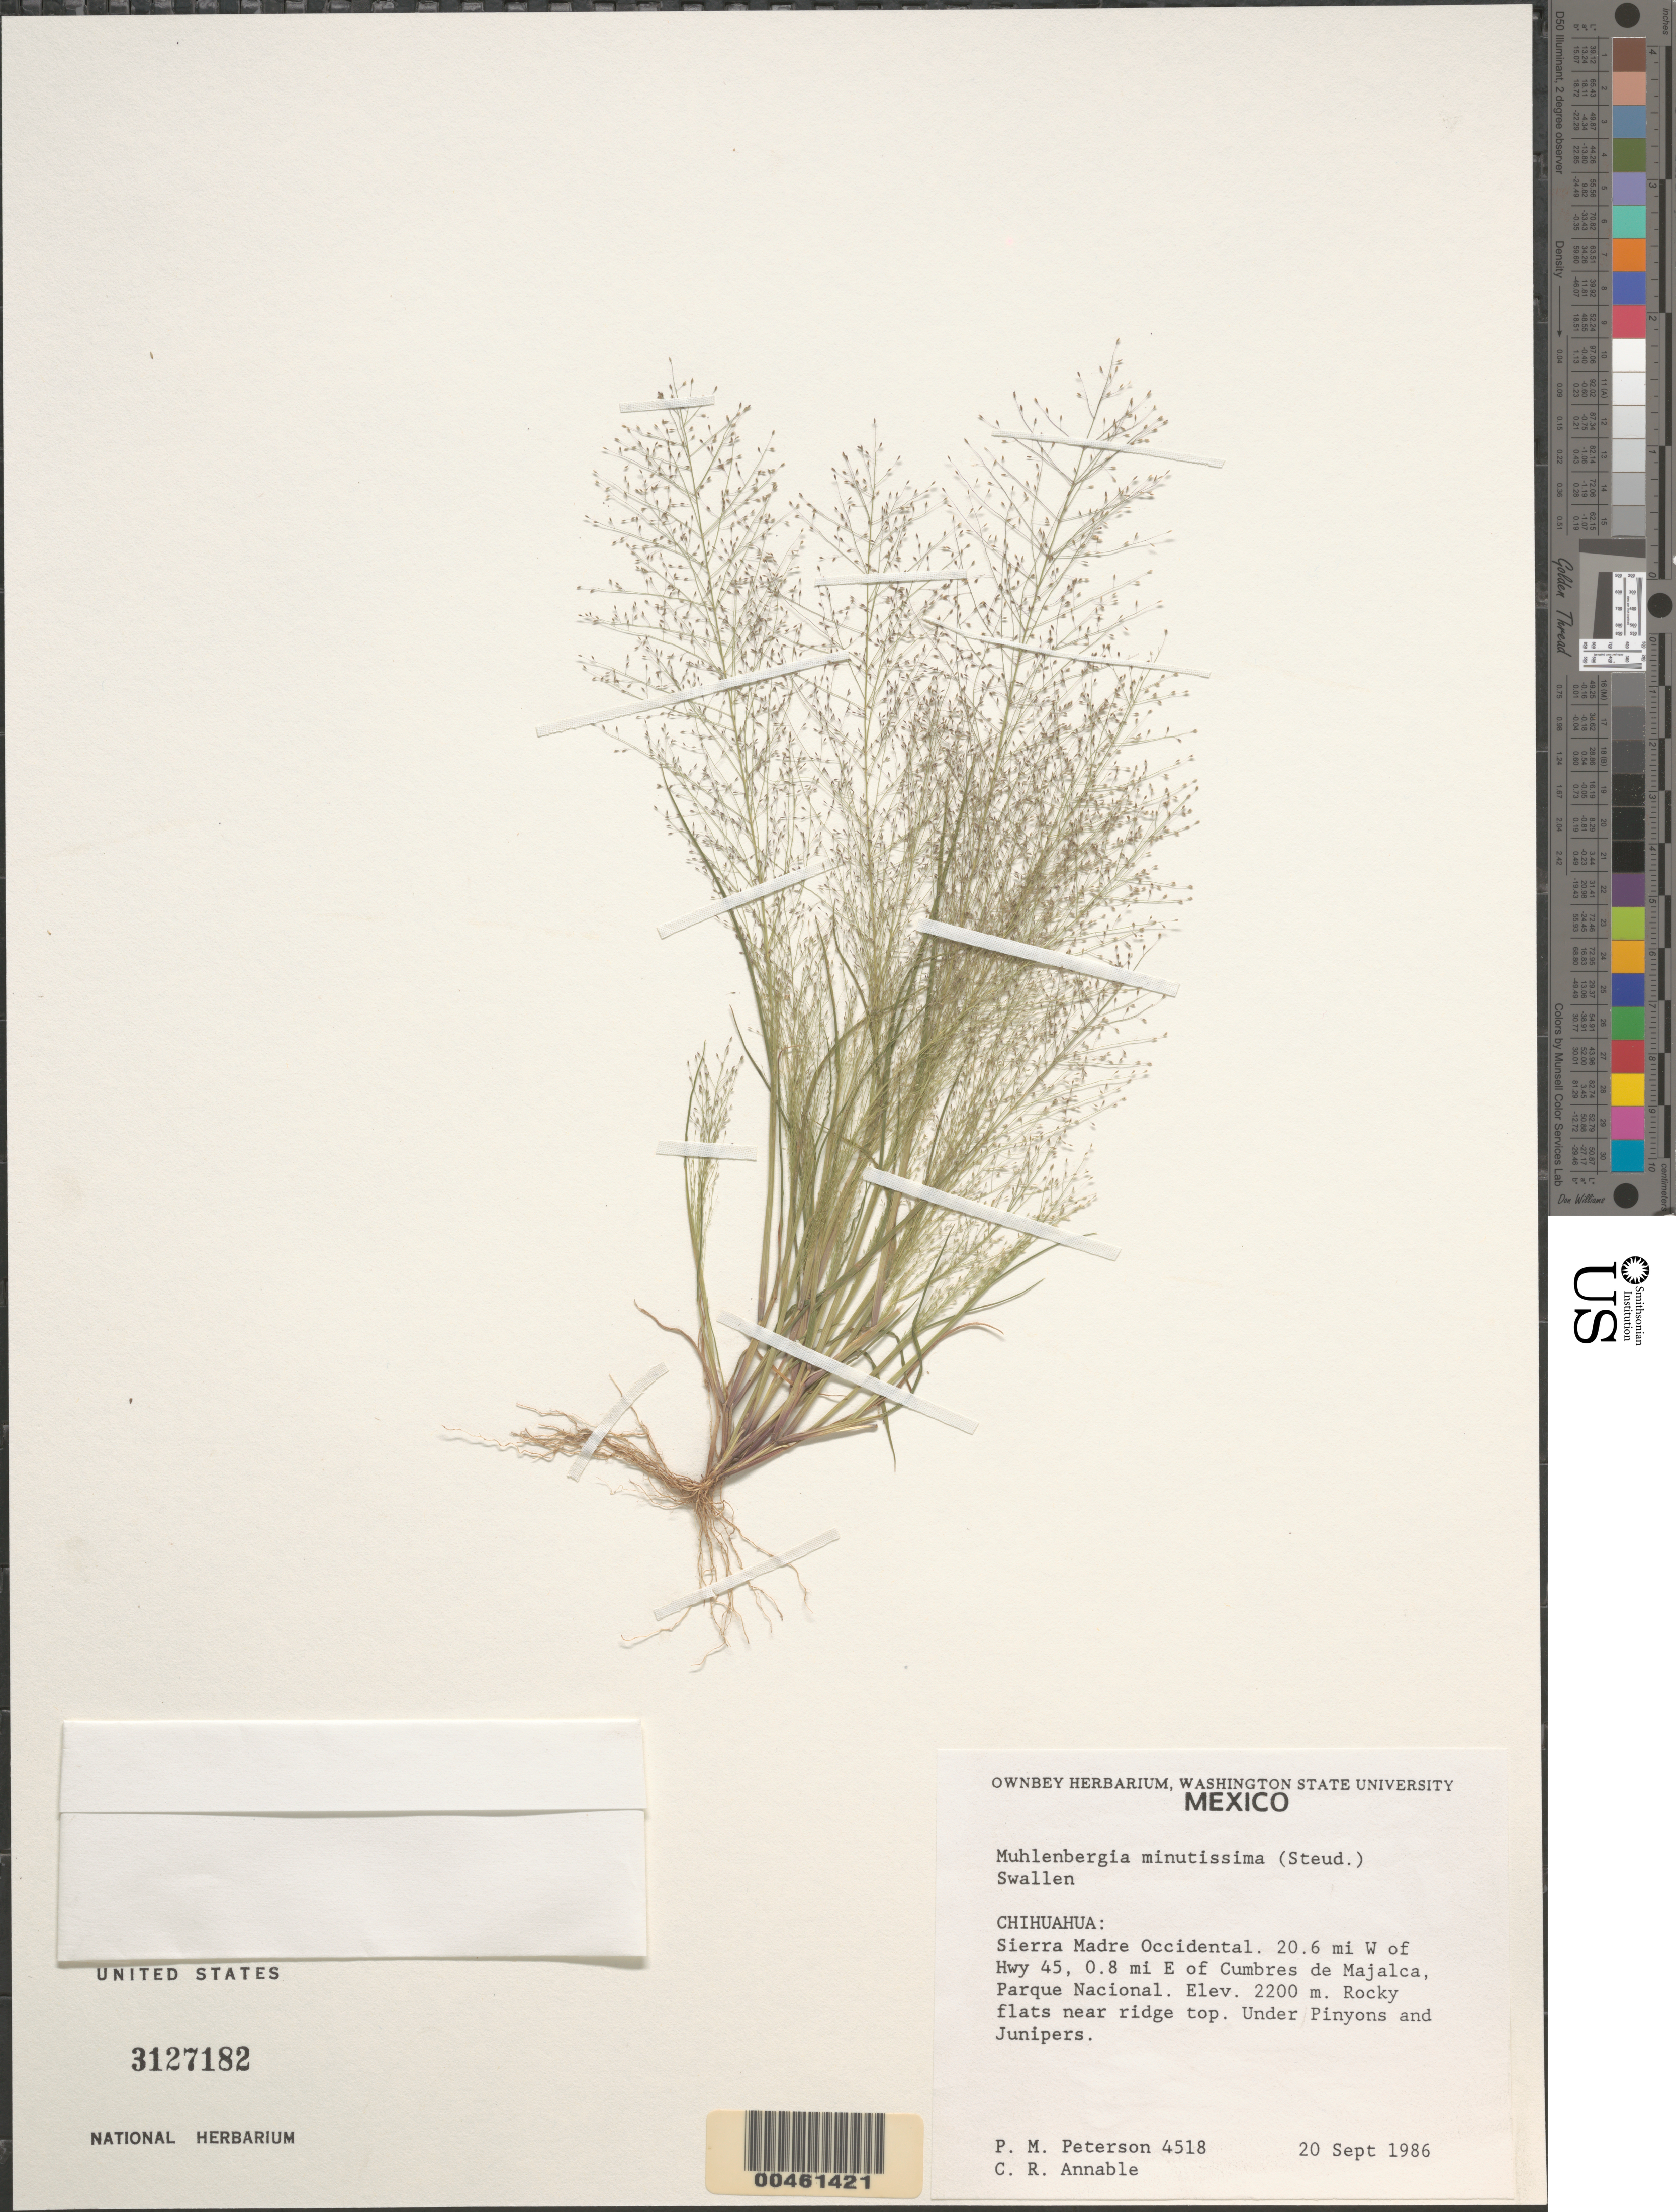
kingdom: Plantae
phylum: Tracheophyta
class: Liliopsida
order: Poales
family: Poaceae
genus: Muhlenbergia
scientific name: Muhlenbergia minutissima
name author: (Steud.) Swallen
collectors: P. M. Peterson & C. R. Annable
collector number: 04518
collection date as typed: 20 Sep 1986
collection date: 1986-09-20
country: Mexico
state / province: Chihuahua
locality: Sierra Madre Occidental, Parque Nacional, 0.8 miles E of Cumbres de Majalca, 20.6 miles W of Hwy 45.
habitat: Rocky flats near ridge top, under Pinus and Juniperus.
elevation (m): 2200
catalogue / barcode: US 3127182